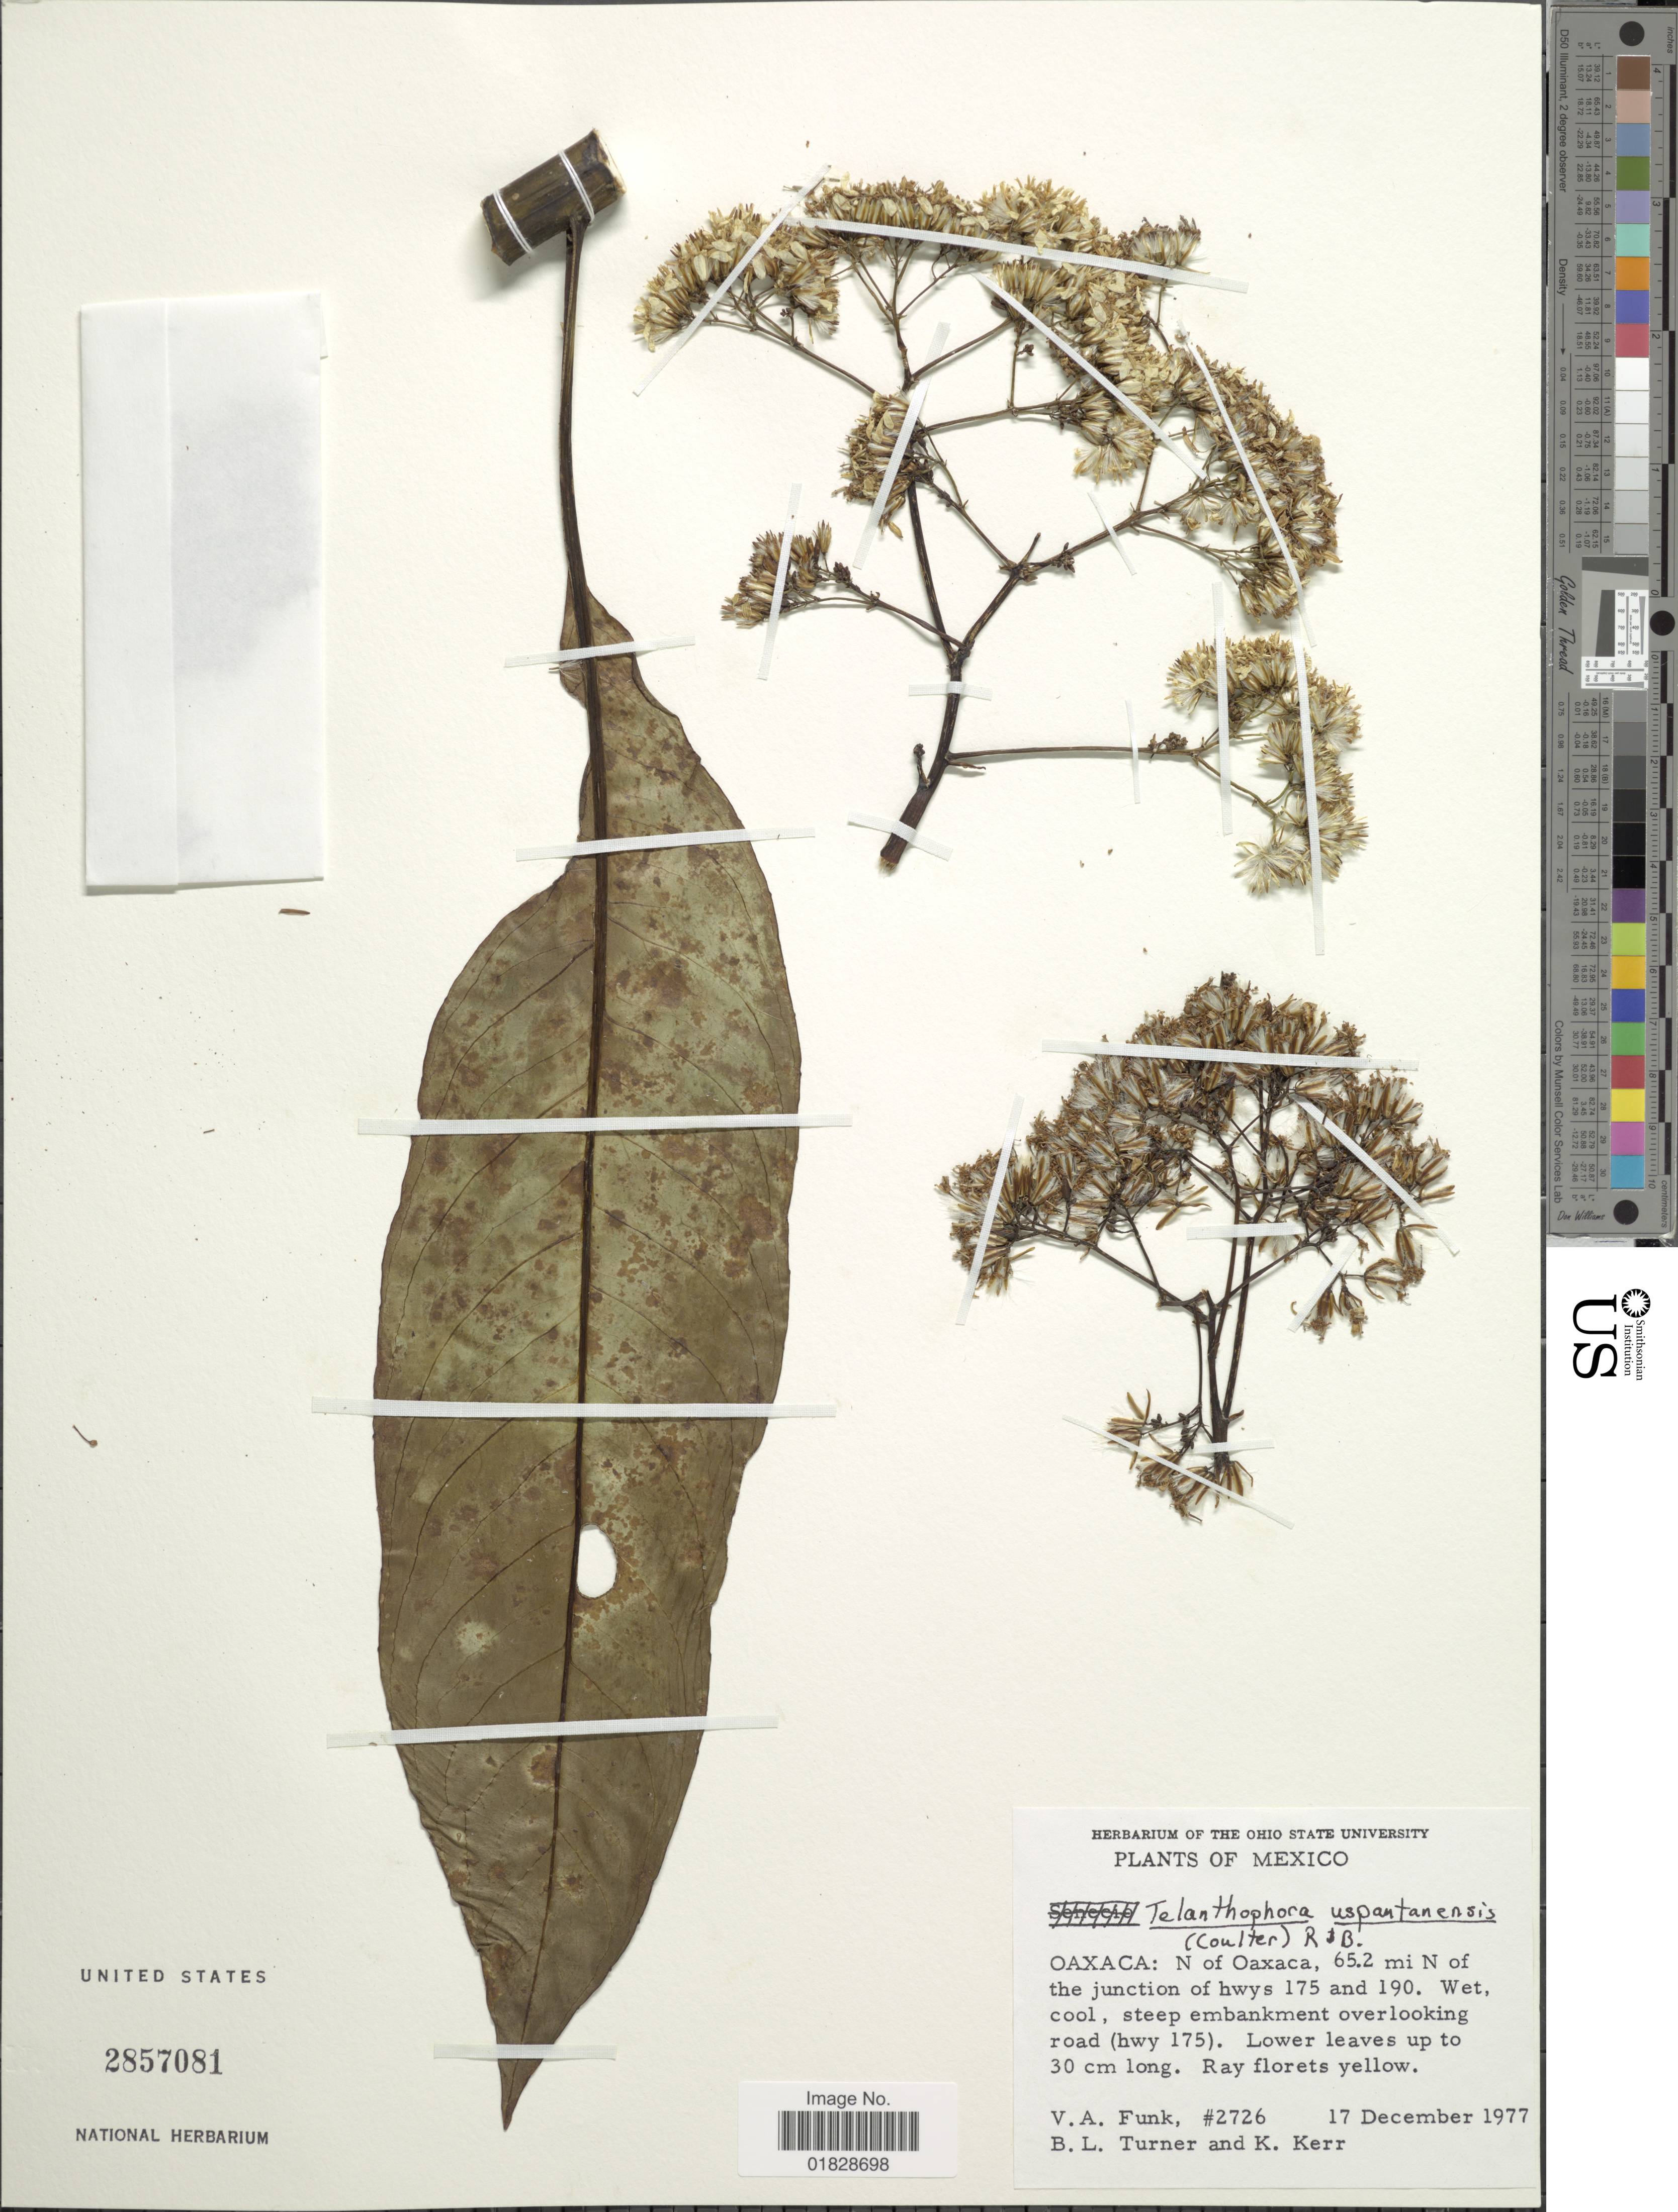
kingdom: Plantae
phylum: Tracheophyta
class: Magnoliopsida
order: Asterales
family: Asteraceae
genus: Telanthophora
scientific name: Telanthophora uspantanensis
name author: (J.M. Coult.) H. Rob. & Brettell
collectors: V. Funk, B. L. Turner & K. Kerr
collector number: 2726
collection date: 1977-12-17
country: Mexico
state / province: Oaxaca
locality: Oaxaca: N of Oaxaca, 65.2 mi N of the junction of hwys 175 and 190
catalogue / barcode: US 2857081